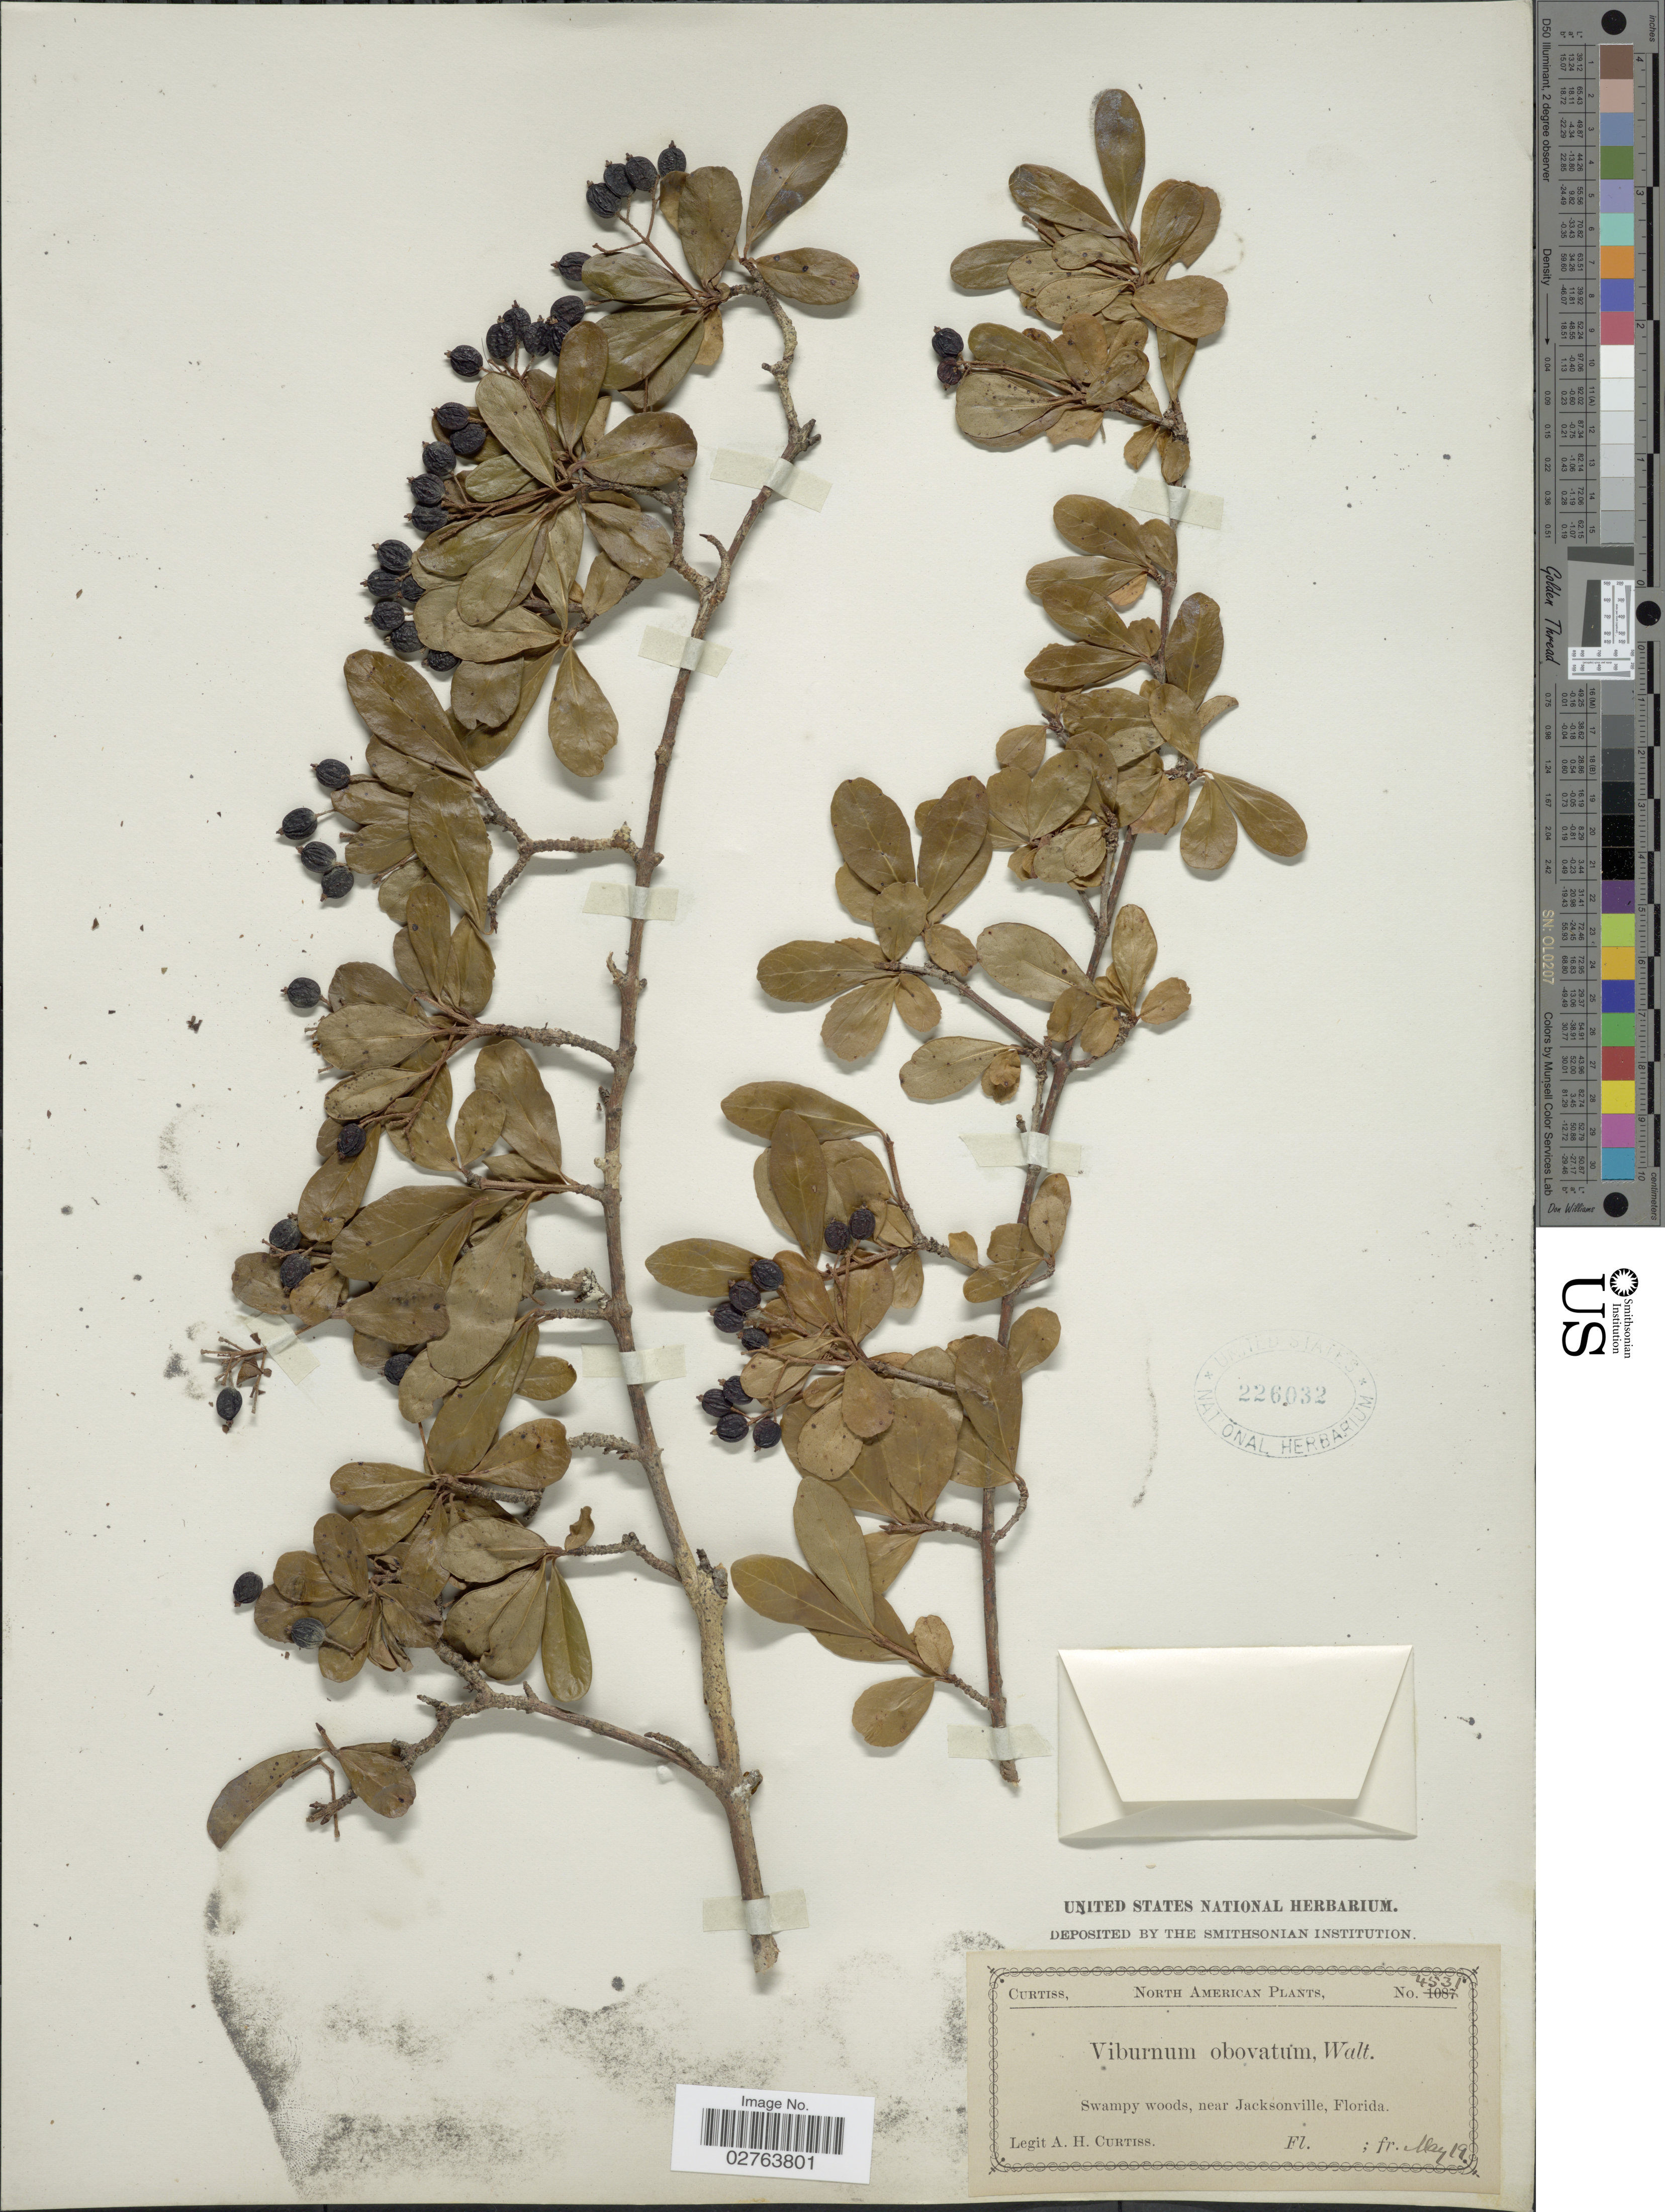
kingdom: Plantae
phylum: Tracheophyta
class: Magnoliopsida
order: Dipsacales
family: Viburnaceae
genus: Viburnum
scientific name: Viburnum obovatum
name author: Walter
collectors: A. H. Curtiss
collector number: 4531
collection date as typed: Transcribed d/m/y: /5/19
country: United States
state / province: Florida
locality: Swampy woods, near Jacksonville.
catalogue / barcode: US 226032